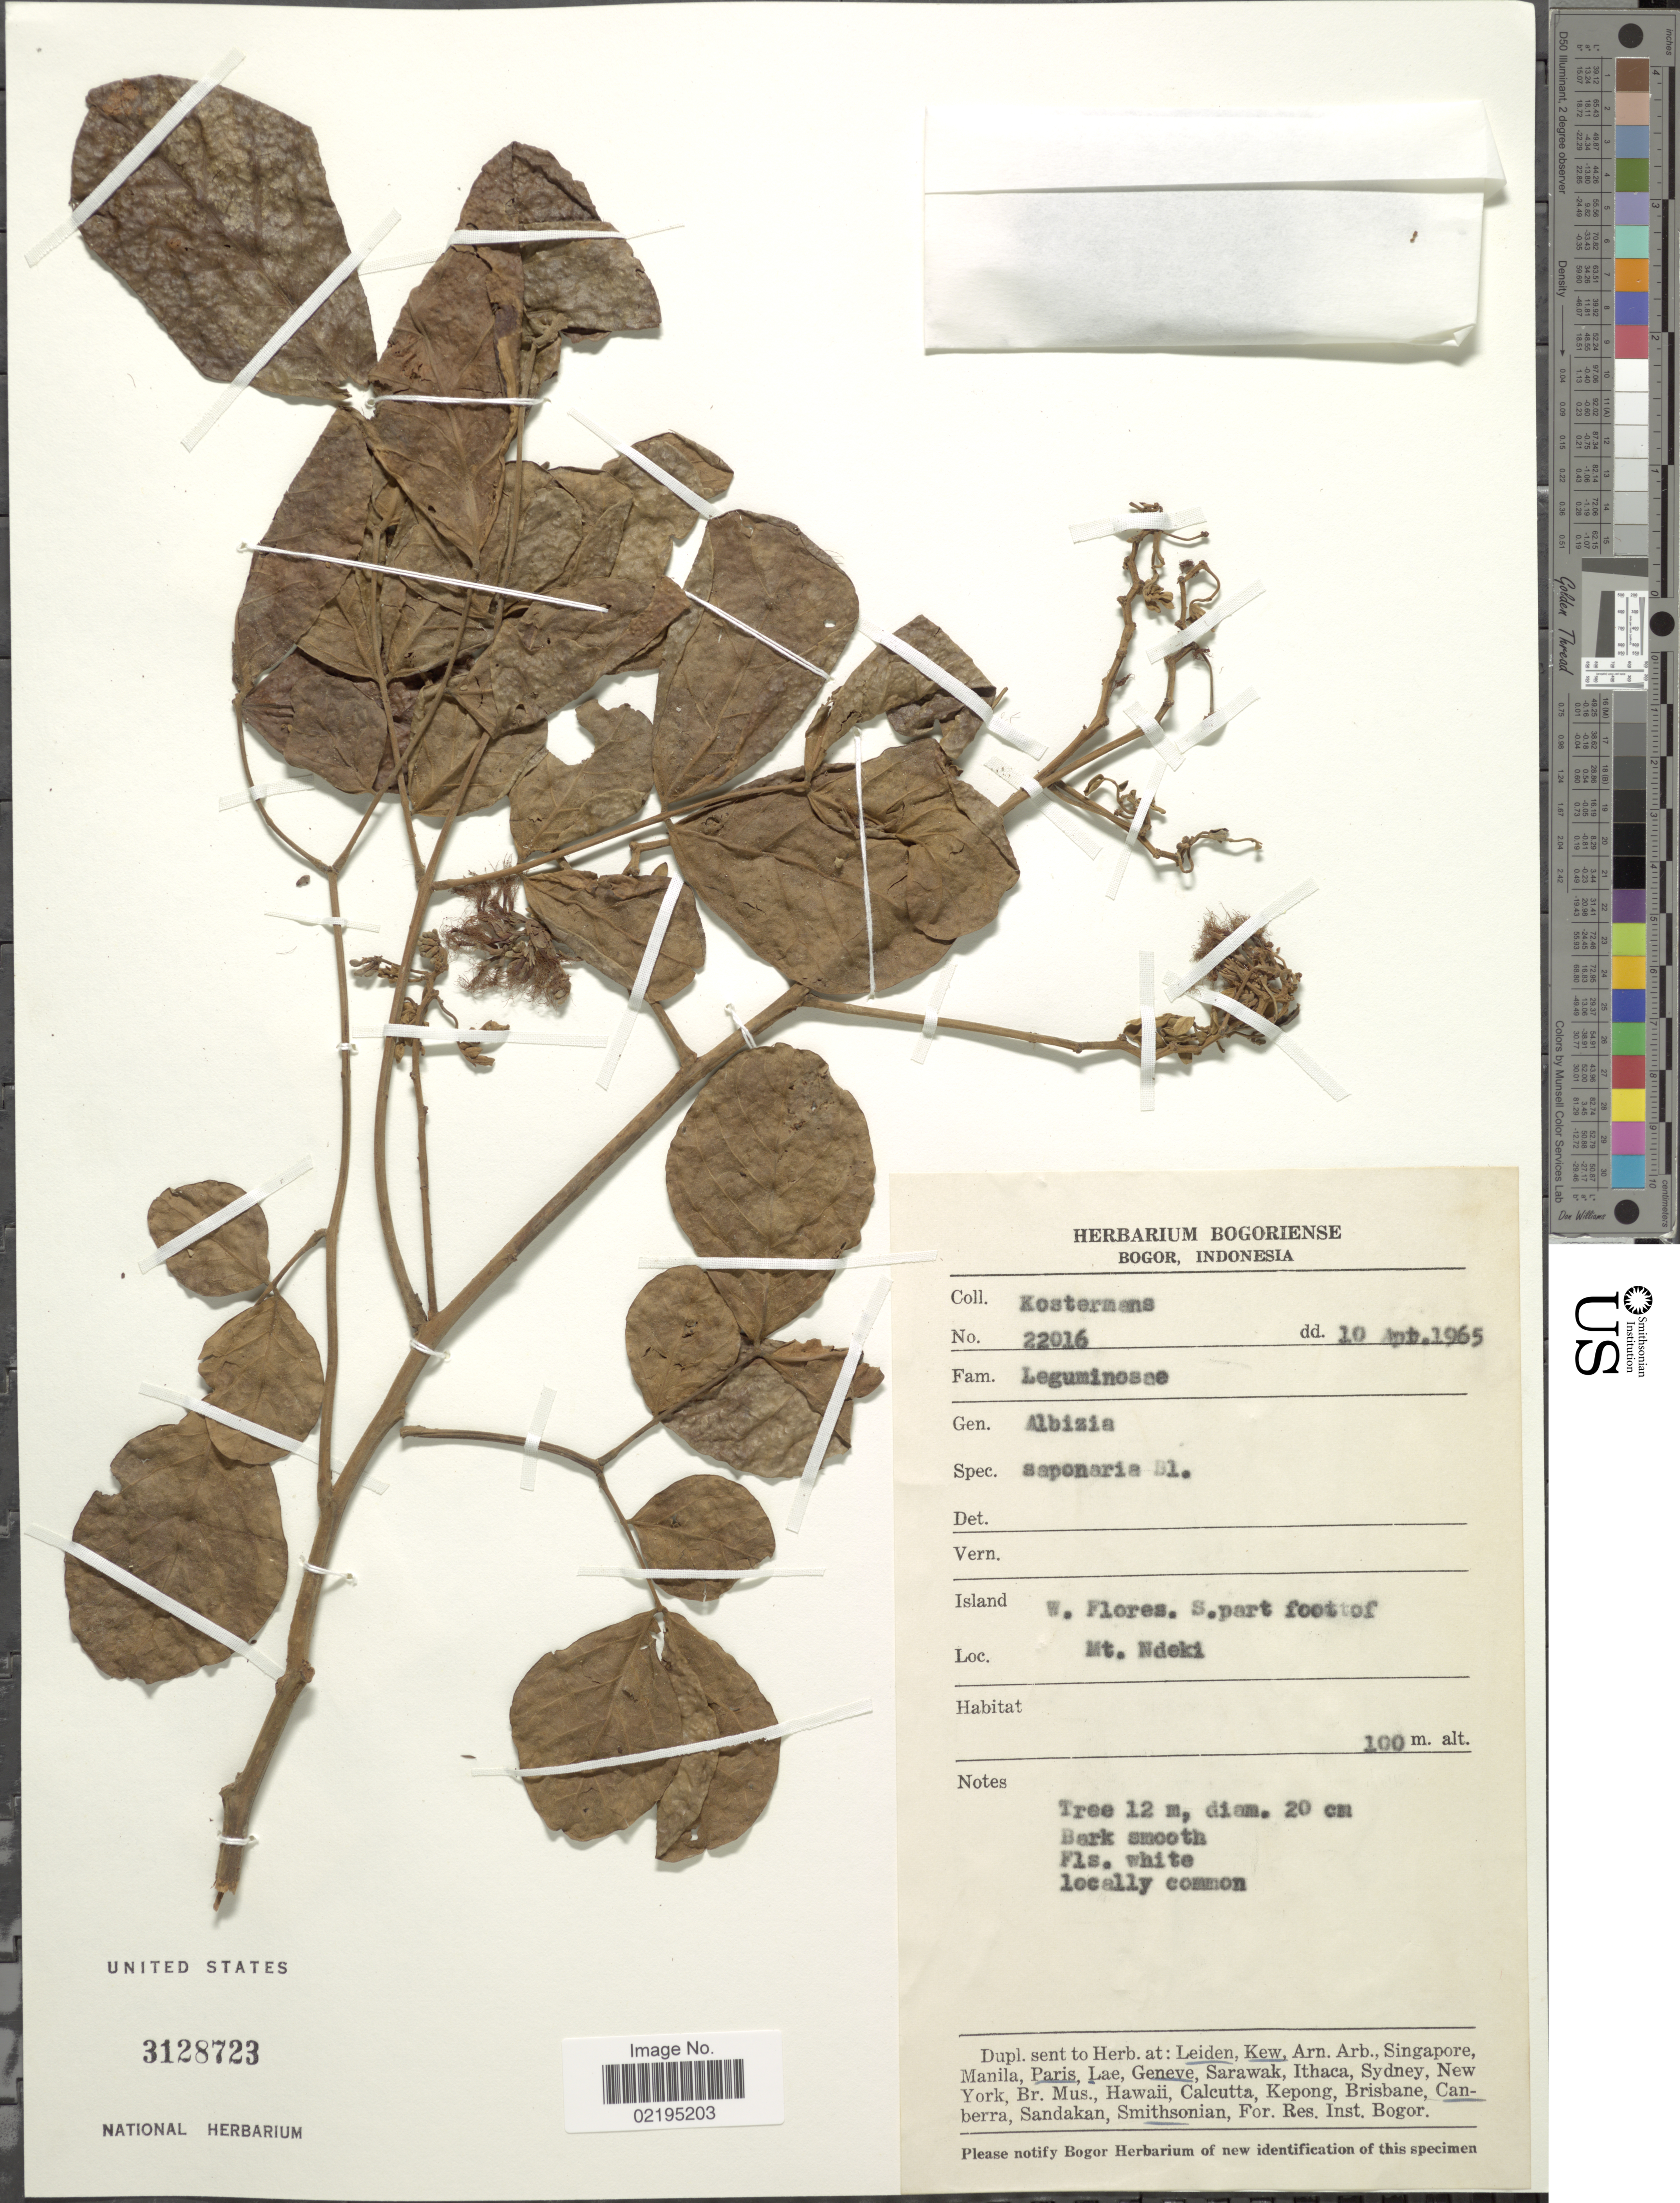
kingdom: Plantae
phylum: Tracheophyta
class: Magnoliopsida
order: Fabales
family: Fabaceae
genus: Albizia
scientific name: Albizia saponaria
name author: (Lour.) Blume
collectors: A. J. G. Kostermans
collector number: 22016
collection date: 1965-04-10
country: Indonesia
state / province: Nusa Tenggara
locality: W. Flores, S. part foot of Mt. Ndeki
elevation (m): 100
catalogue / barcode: US 3128723